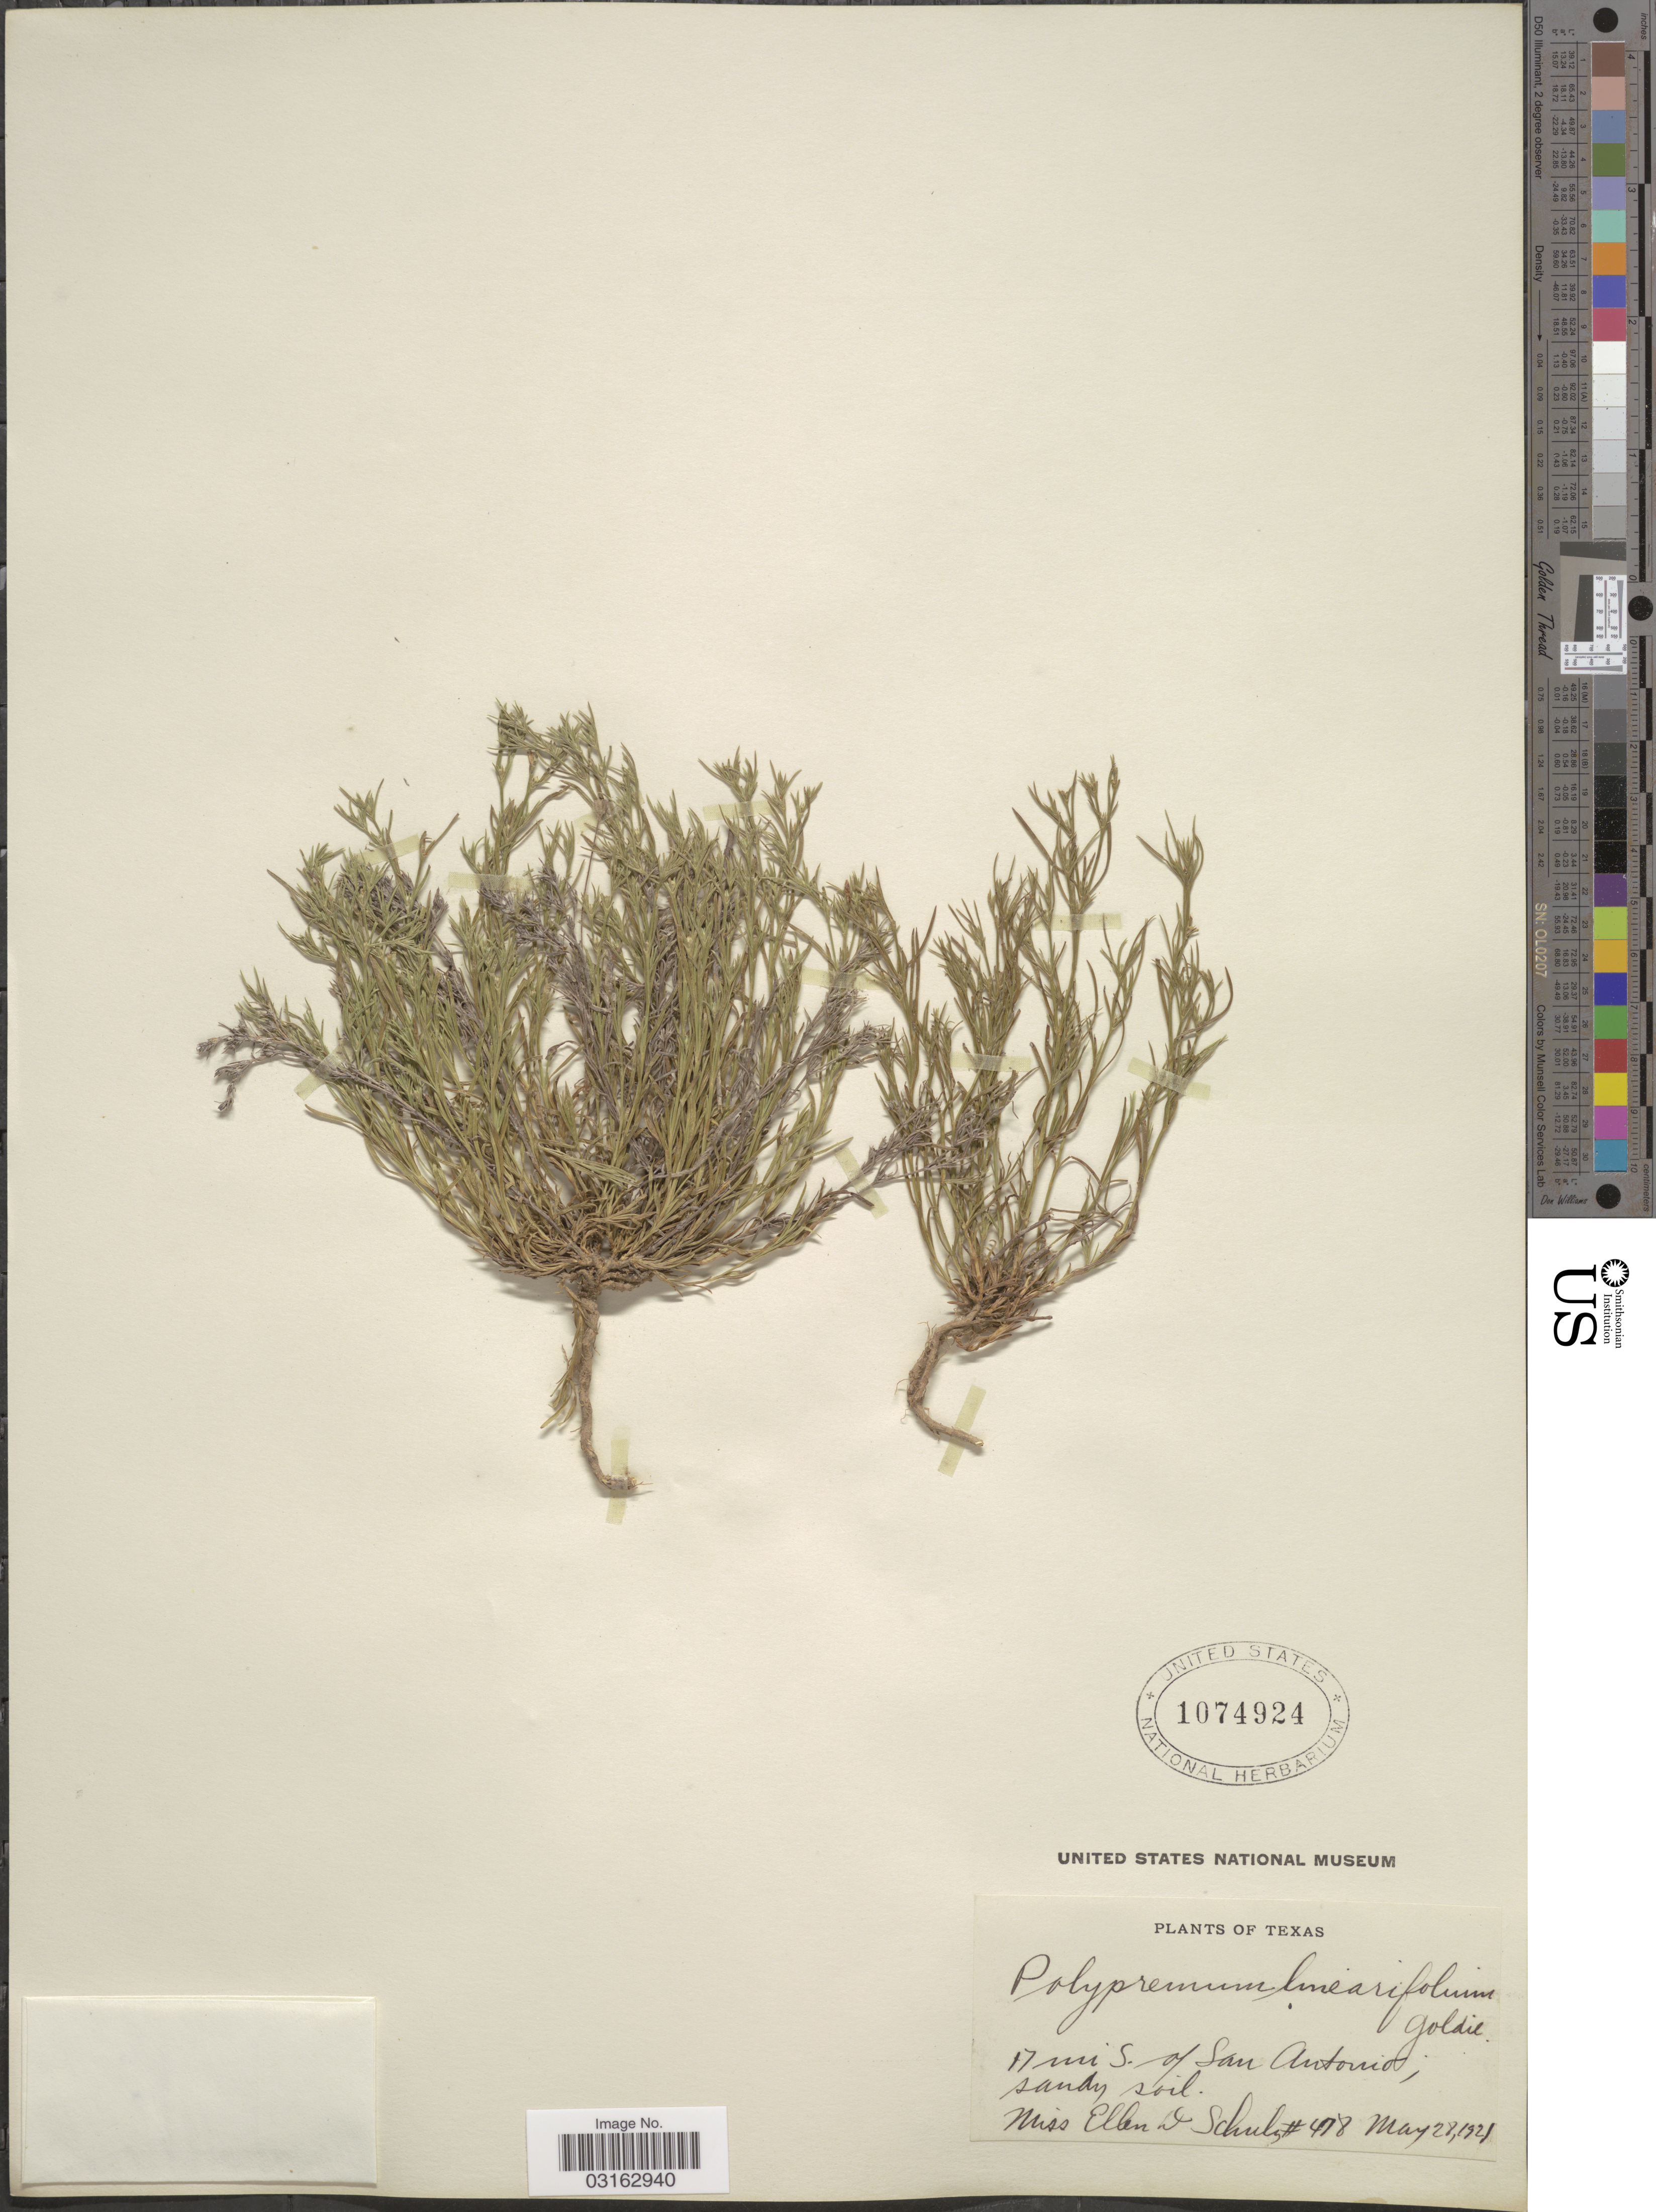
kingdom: Plantae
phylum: Tracheophyta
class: Magnoliopsida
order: Lamiales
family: Tetrachondraceae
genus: Polypremum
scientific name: Polypremum procumbens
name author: L.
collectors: E. D. Schulz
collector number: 478*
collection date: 1921-05-28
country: United States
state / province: Texas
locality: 17 mi S. of San Antonio.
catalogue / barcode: US 1074924